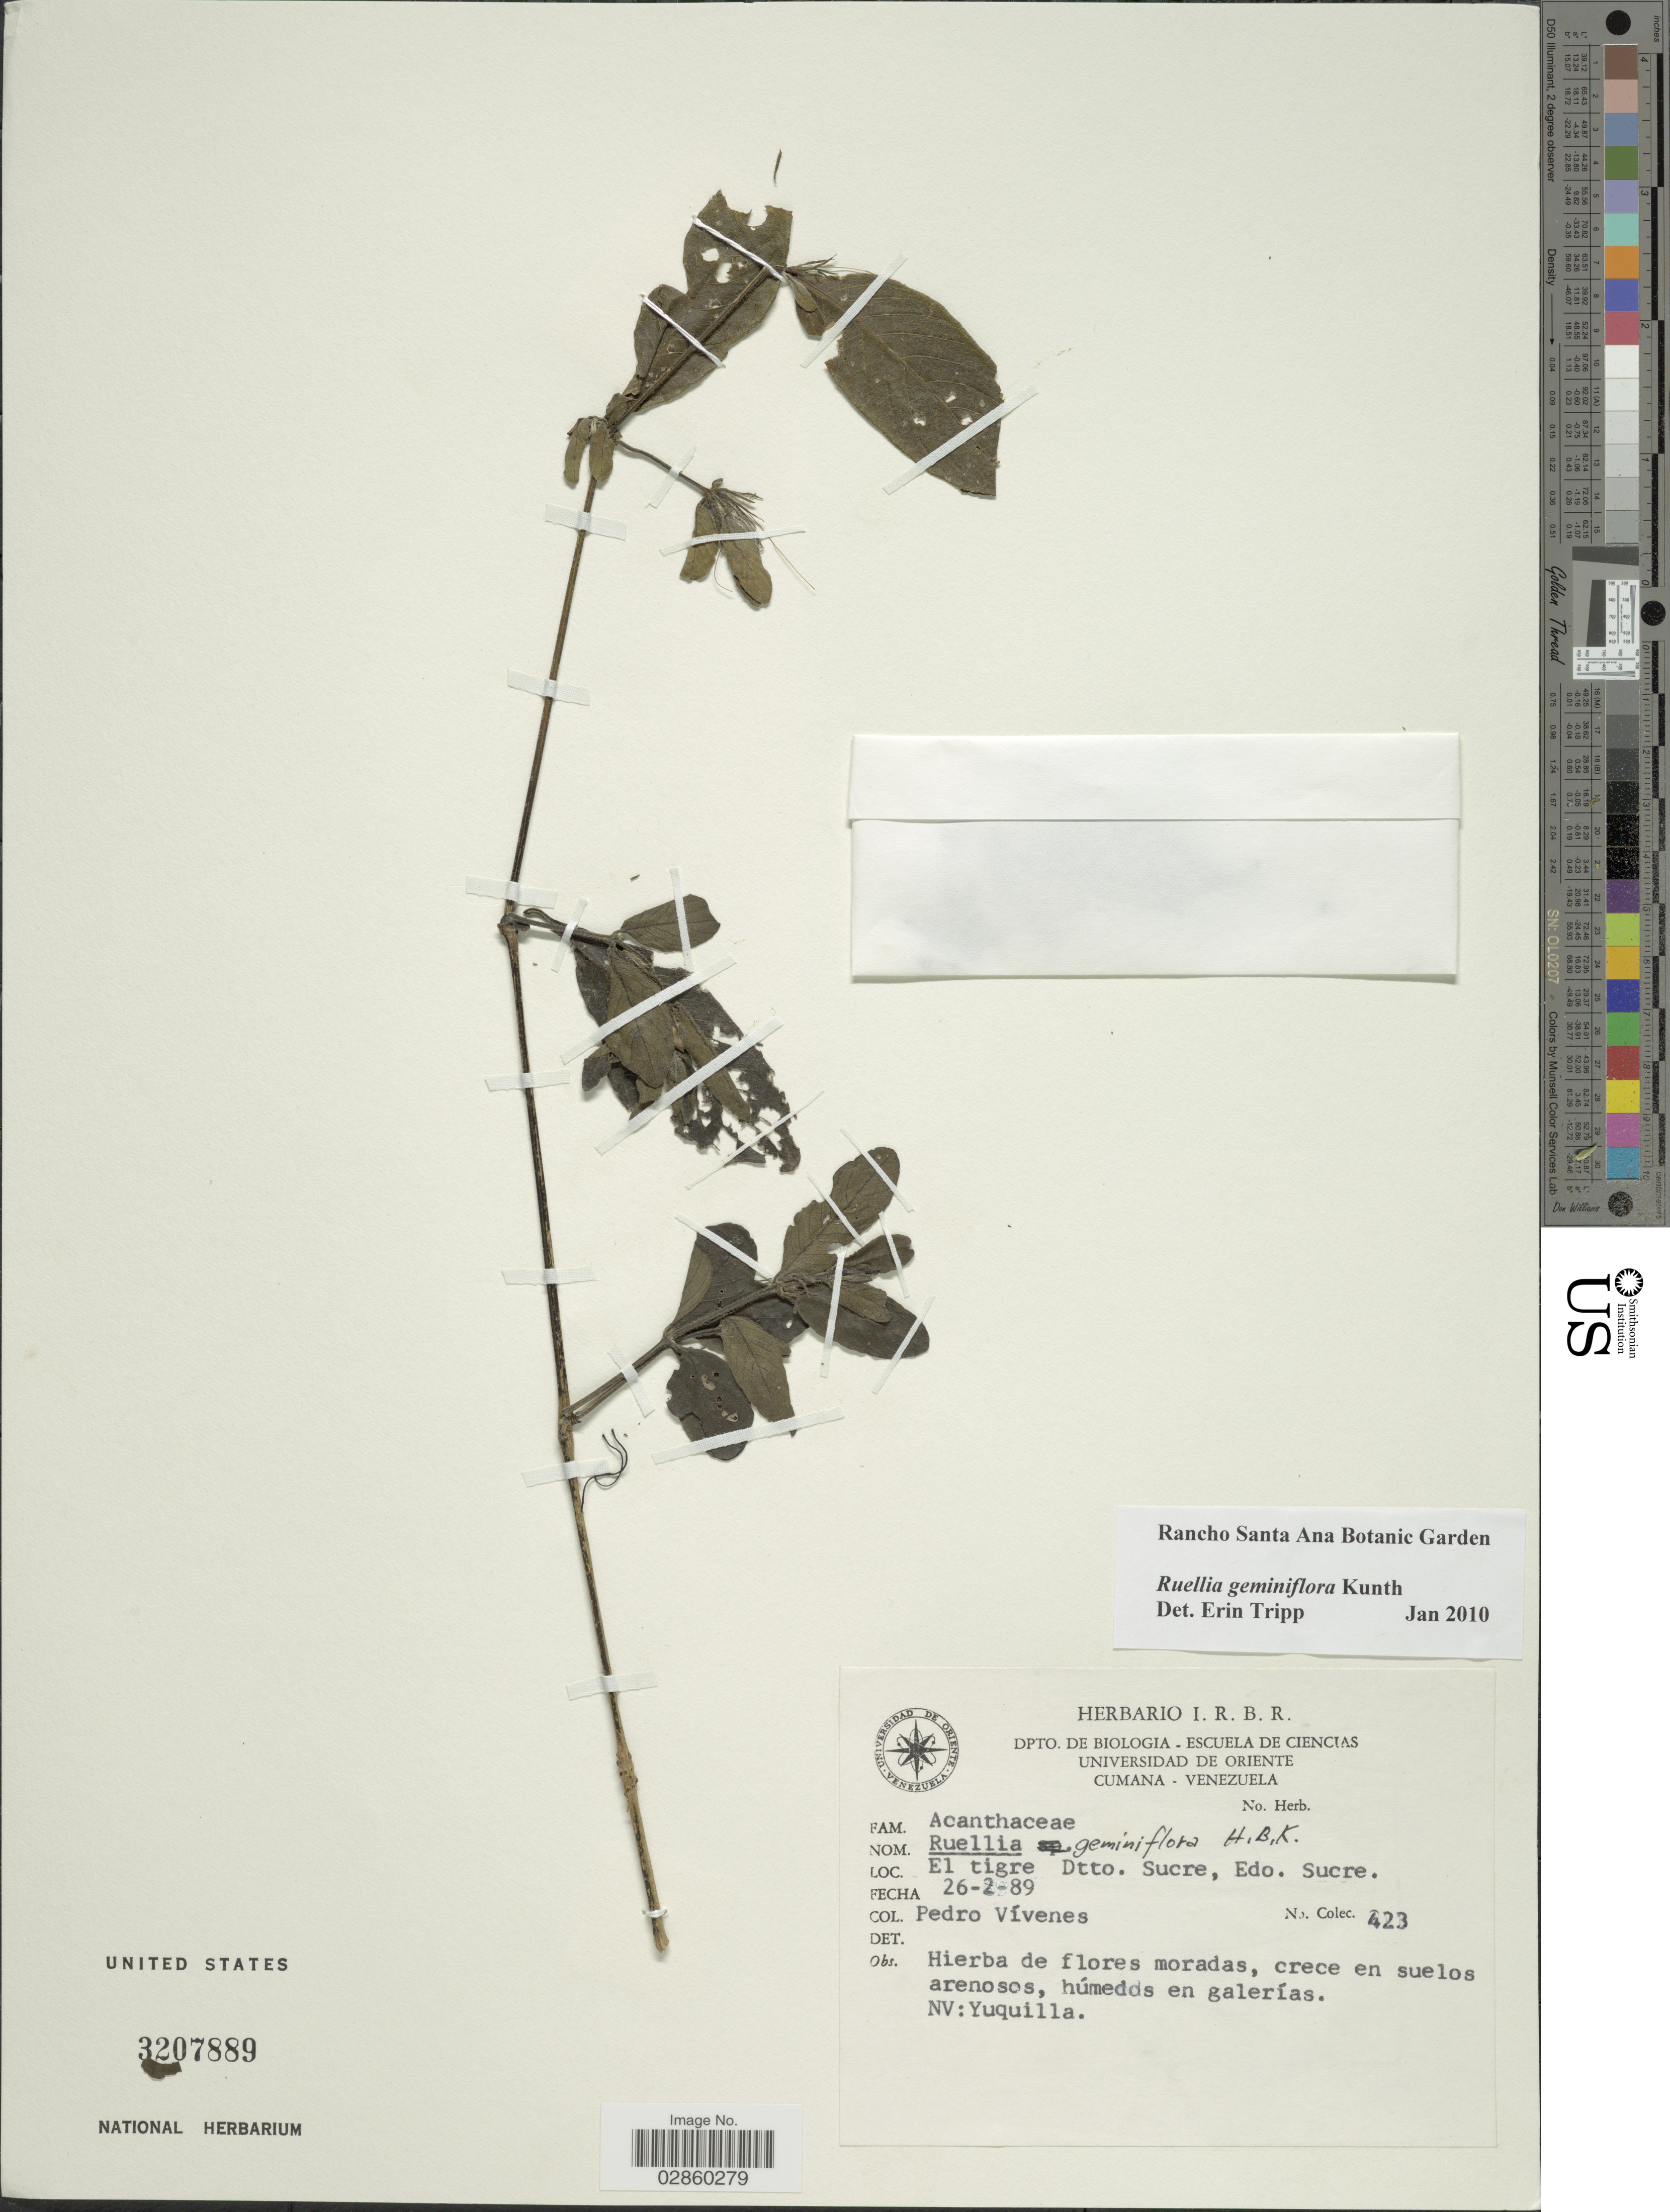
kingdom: Plantae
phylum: Tracheophyta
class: Magnoliopsida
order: Lamiales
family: Acanthaceae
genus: Ruellia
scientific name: Ruellia geminiflora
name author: Kunth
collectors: P. Vivenes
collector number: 423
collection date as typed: Transcribed d/m/y: 26/2/89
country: Venezuela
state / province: Sucre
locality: El tigre, Dtto. Sucre.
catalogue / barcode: US 3207889